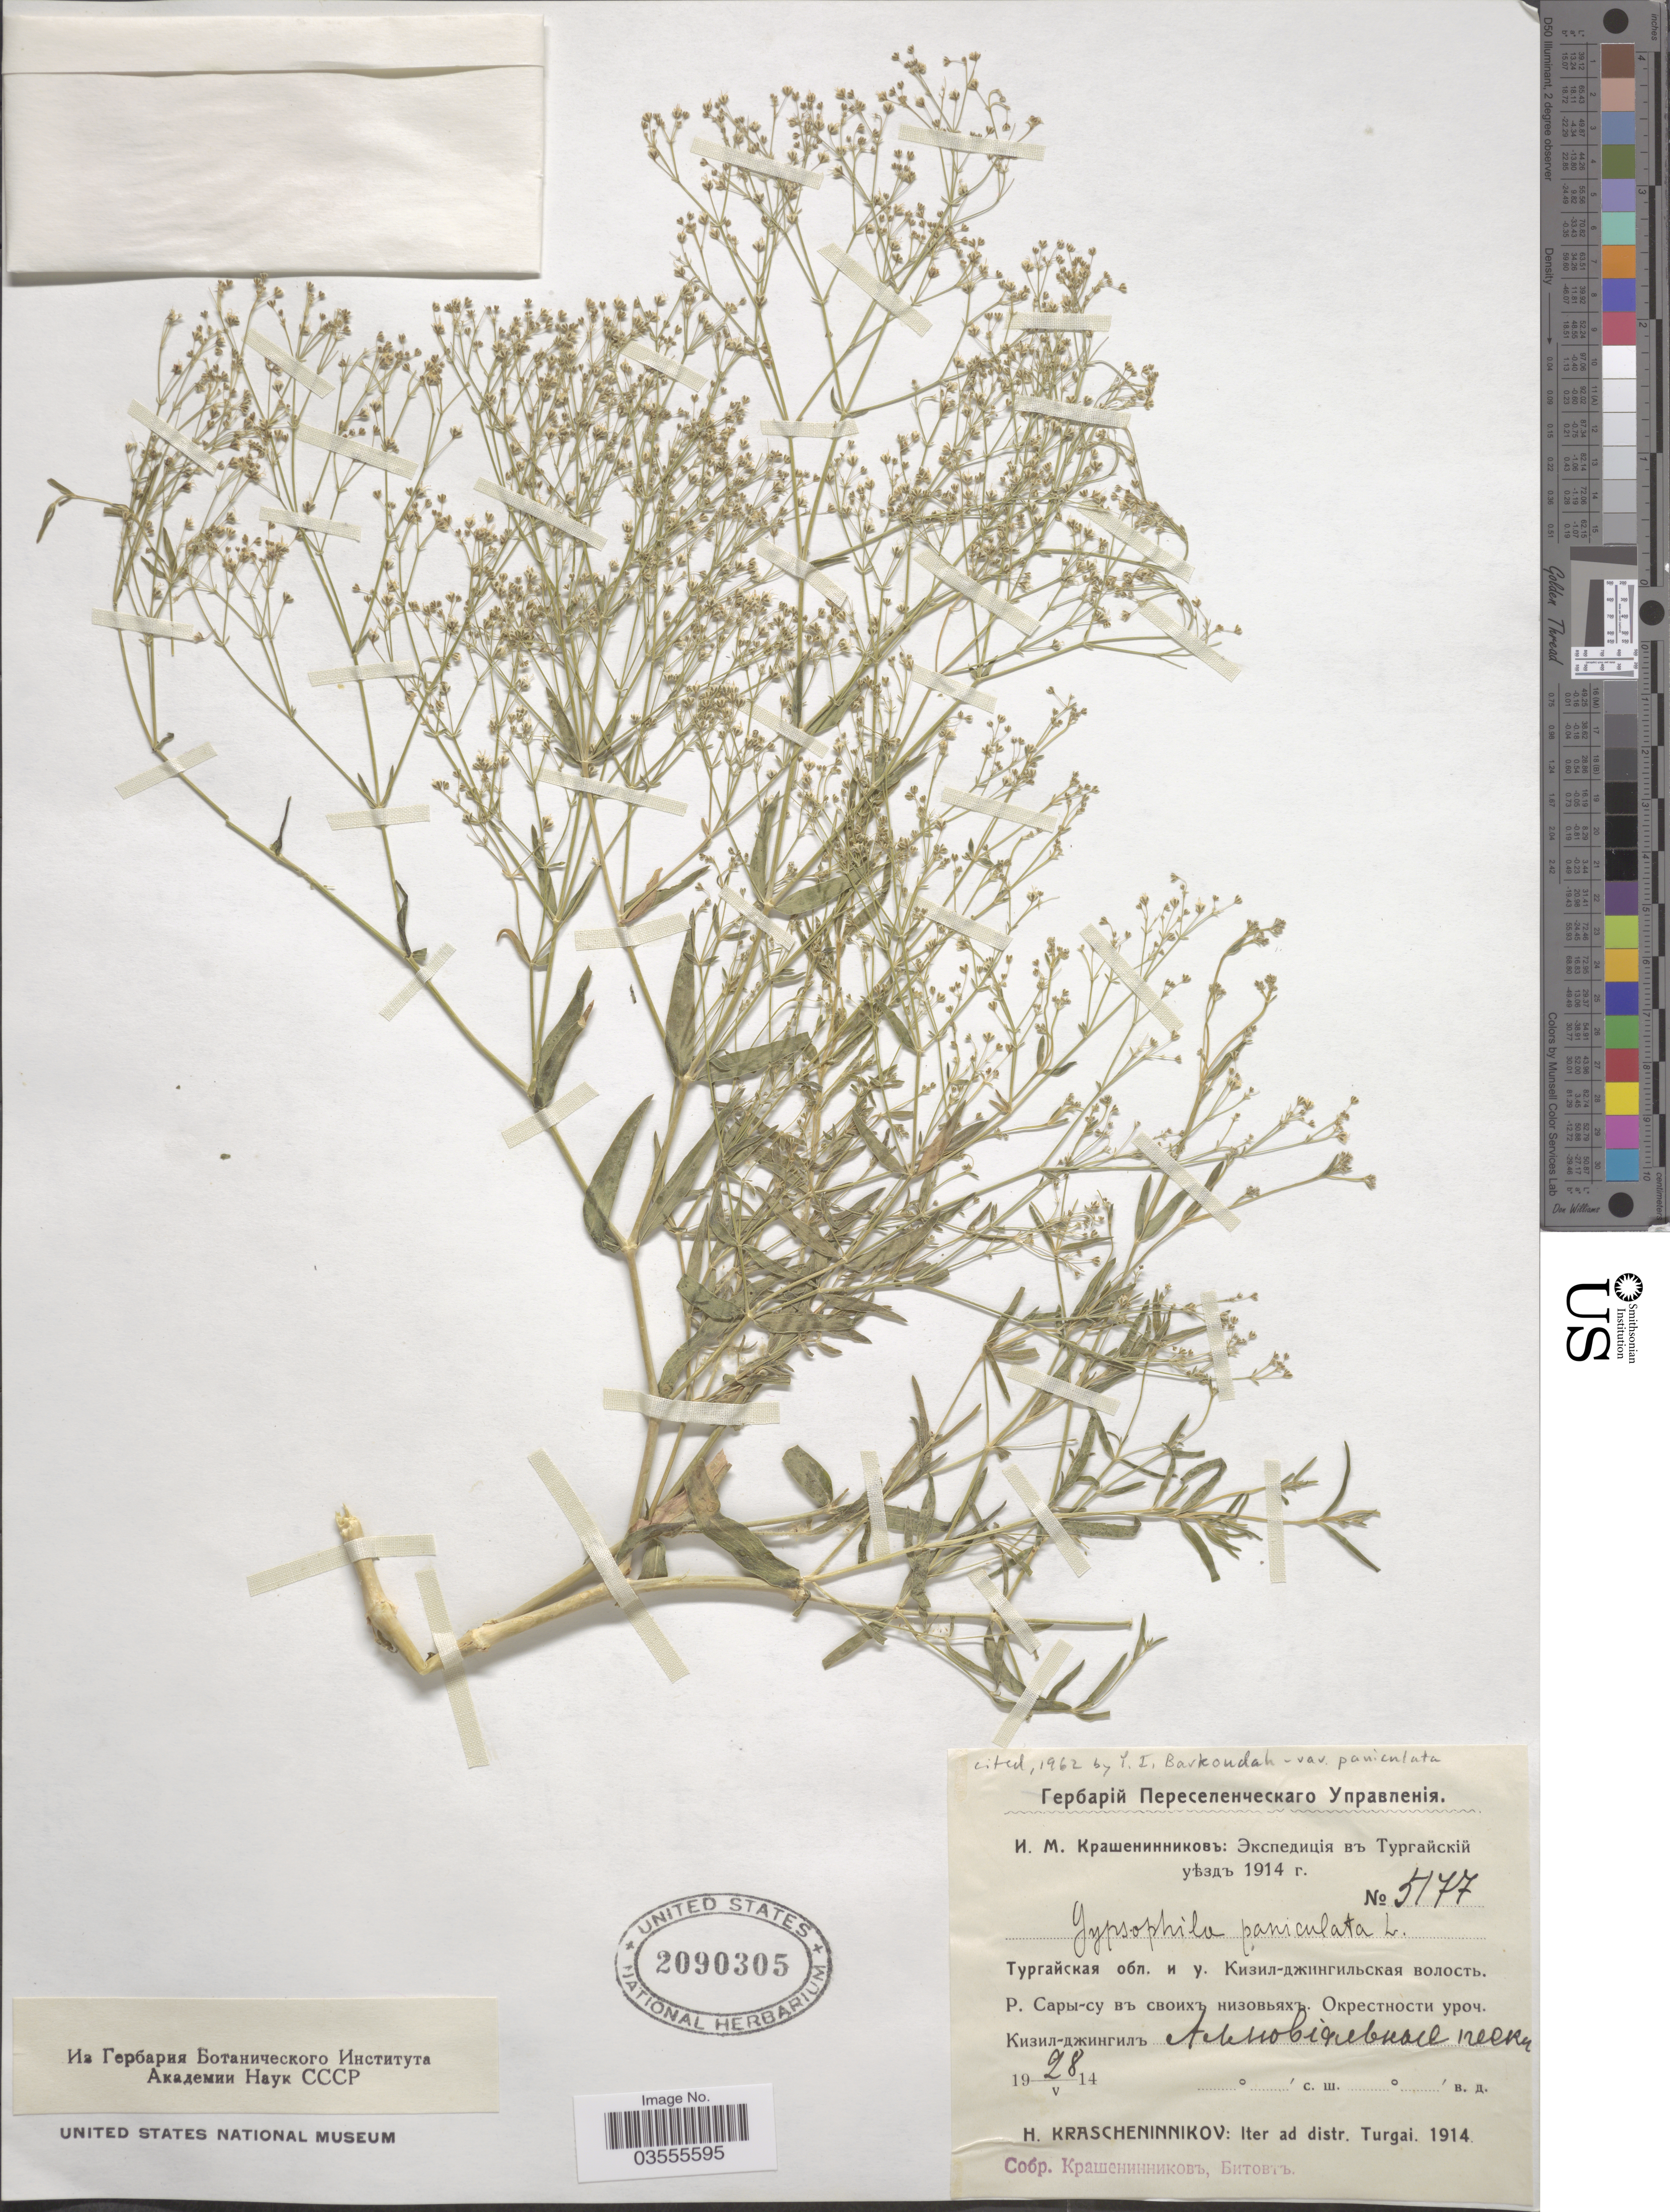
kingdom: Plantae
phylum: Tracheophyta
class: Magnoliopsida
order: Caryophyllales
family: Caryophyllaceae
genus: Gypsophila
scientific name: Gypsophila paniculata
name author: L.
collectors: H. Krascheninnikov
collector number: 5177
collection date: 1914-05-28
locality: Distr. Turgai. X.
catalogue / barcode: US 2090305